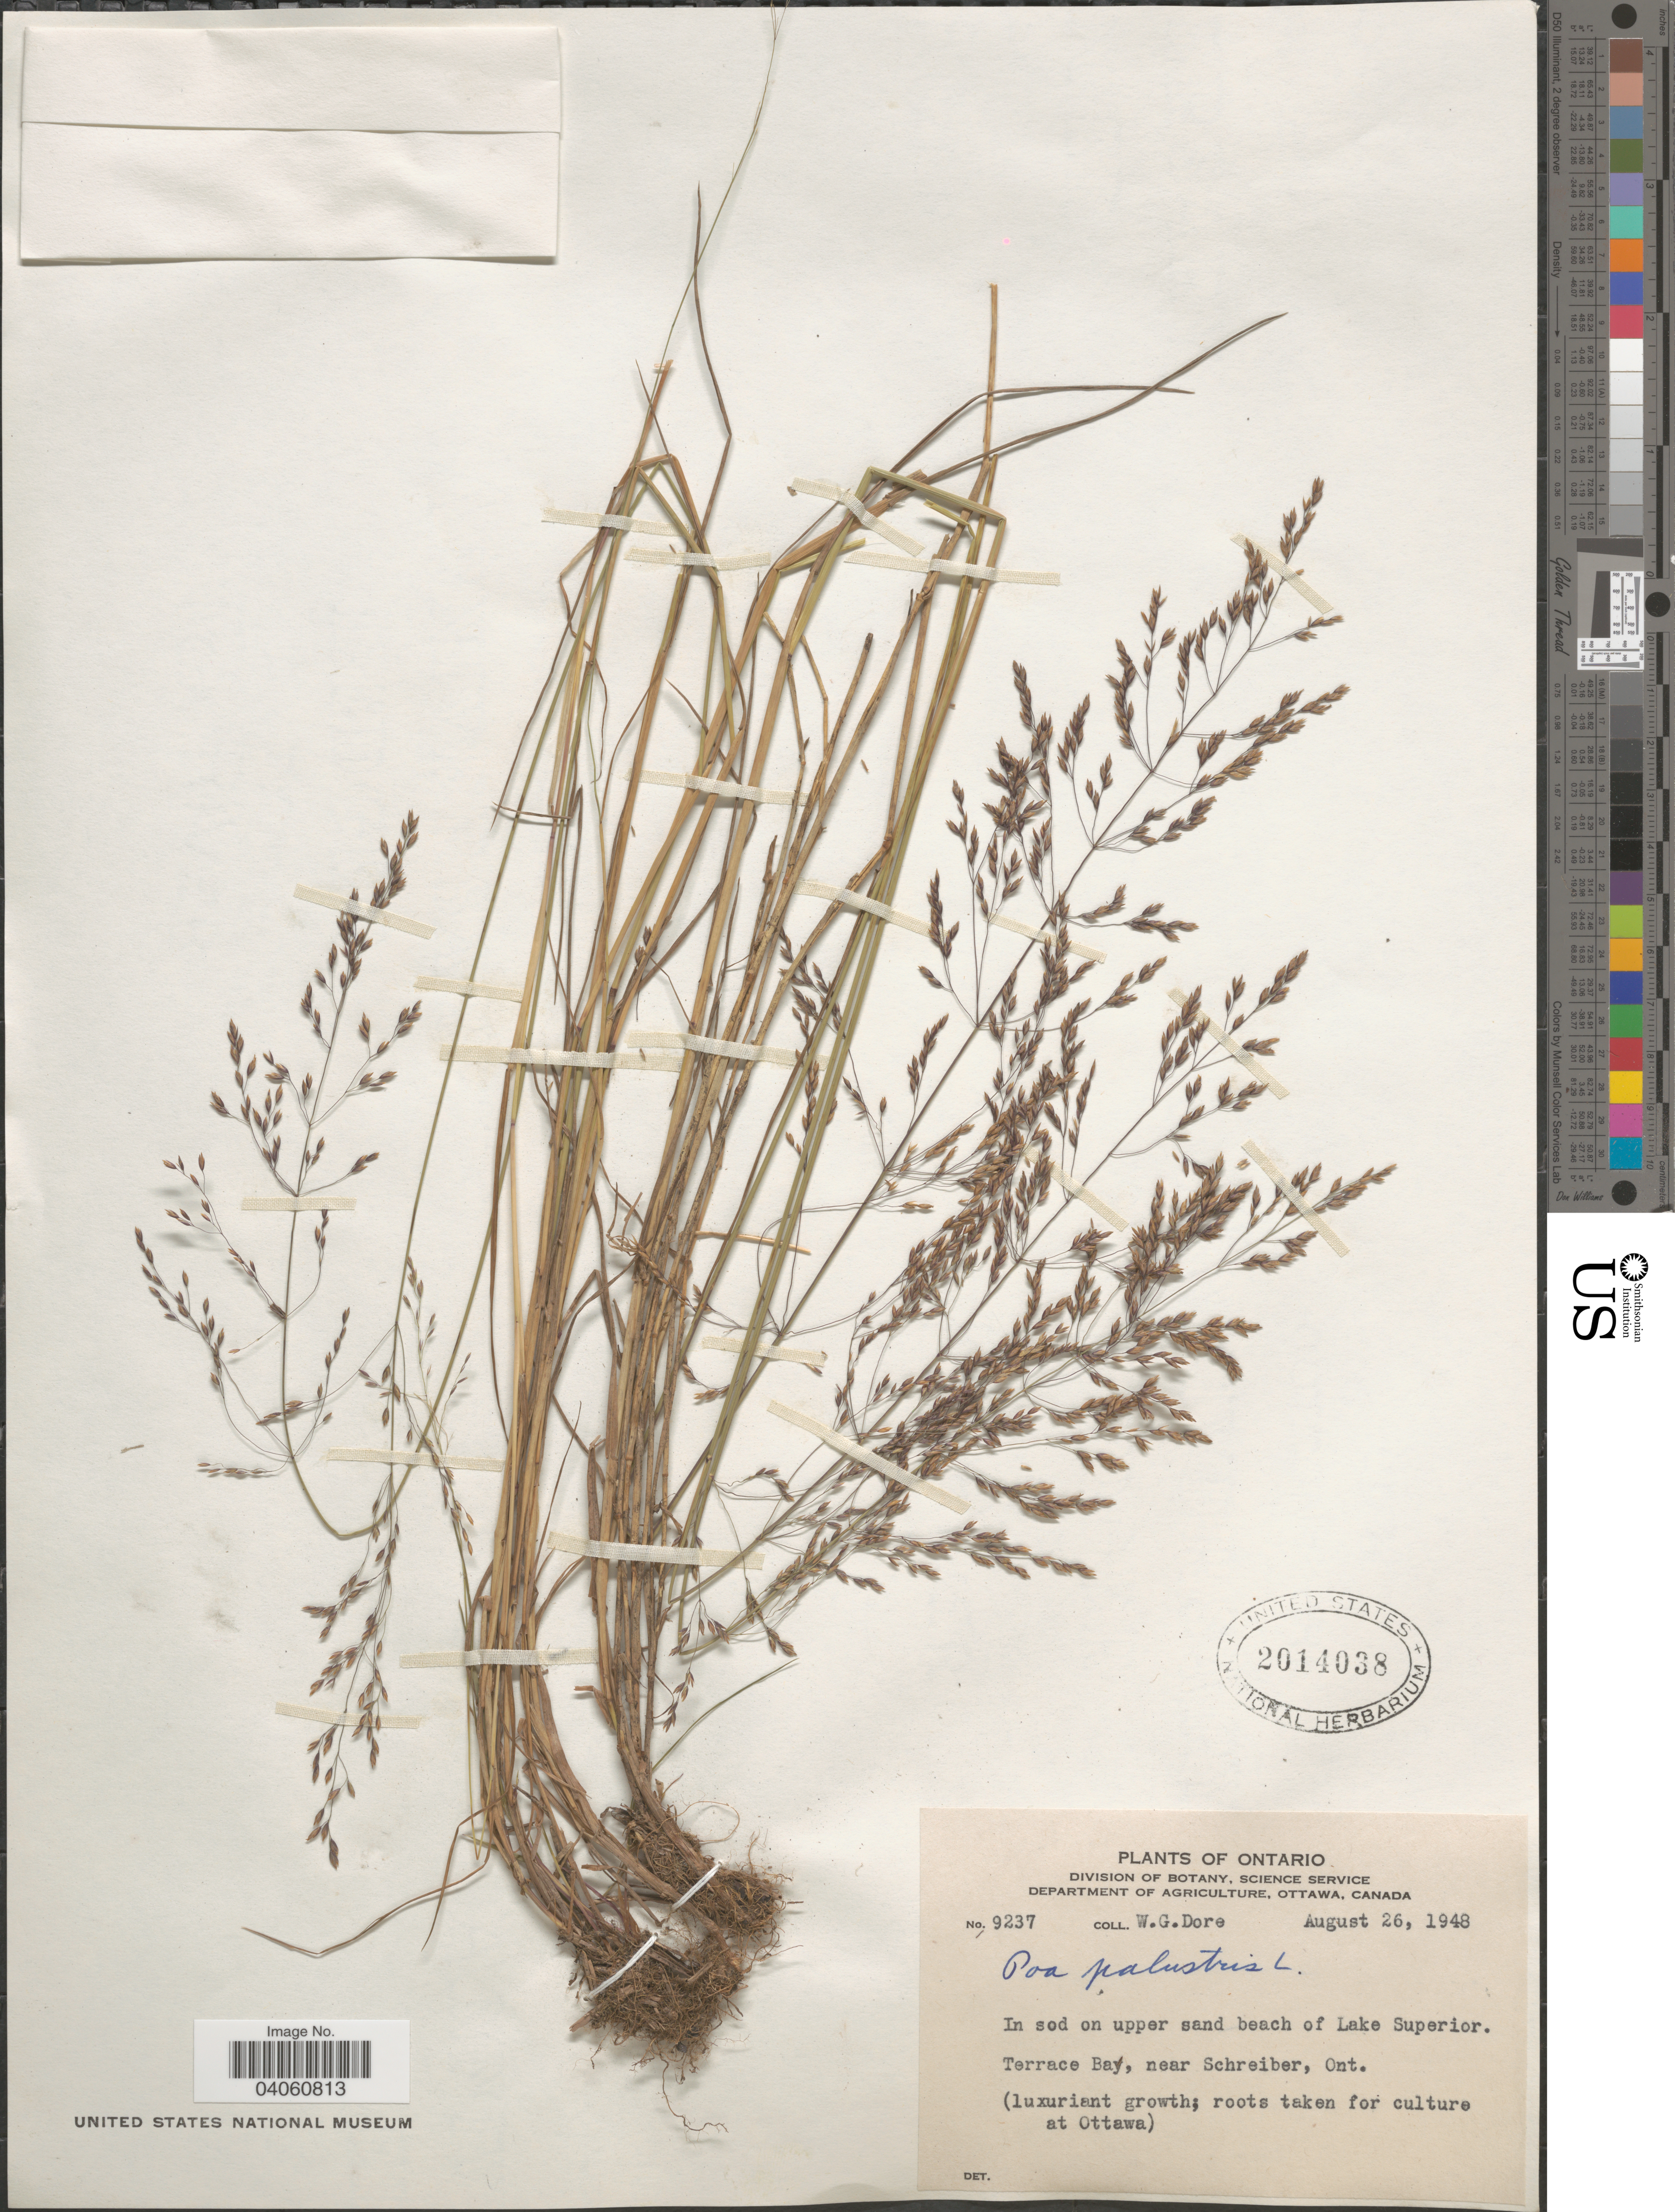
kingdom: Plantae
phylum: Tracheophyta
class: Liliopsida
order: Poales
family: Poaceae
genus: Poa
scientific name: Poa palustris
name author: L.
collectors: W. Dore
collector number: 9237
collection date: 1948-08-26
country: Canada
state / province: Ontario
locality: On upper sand beach of Lake Superior. Terrace Bay, near Schreiber.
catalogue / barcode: US 2014038